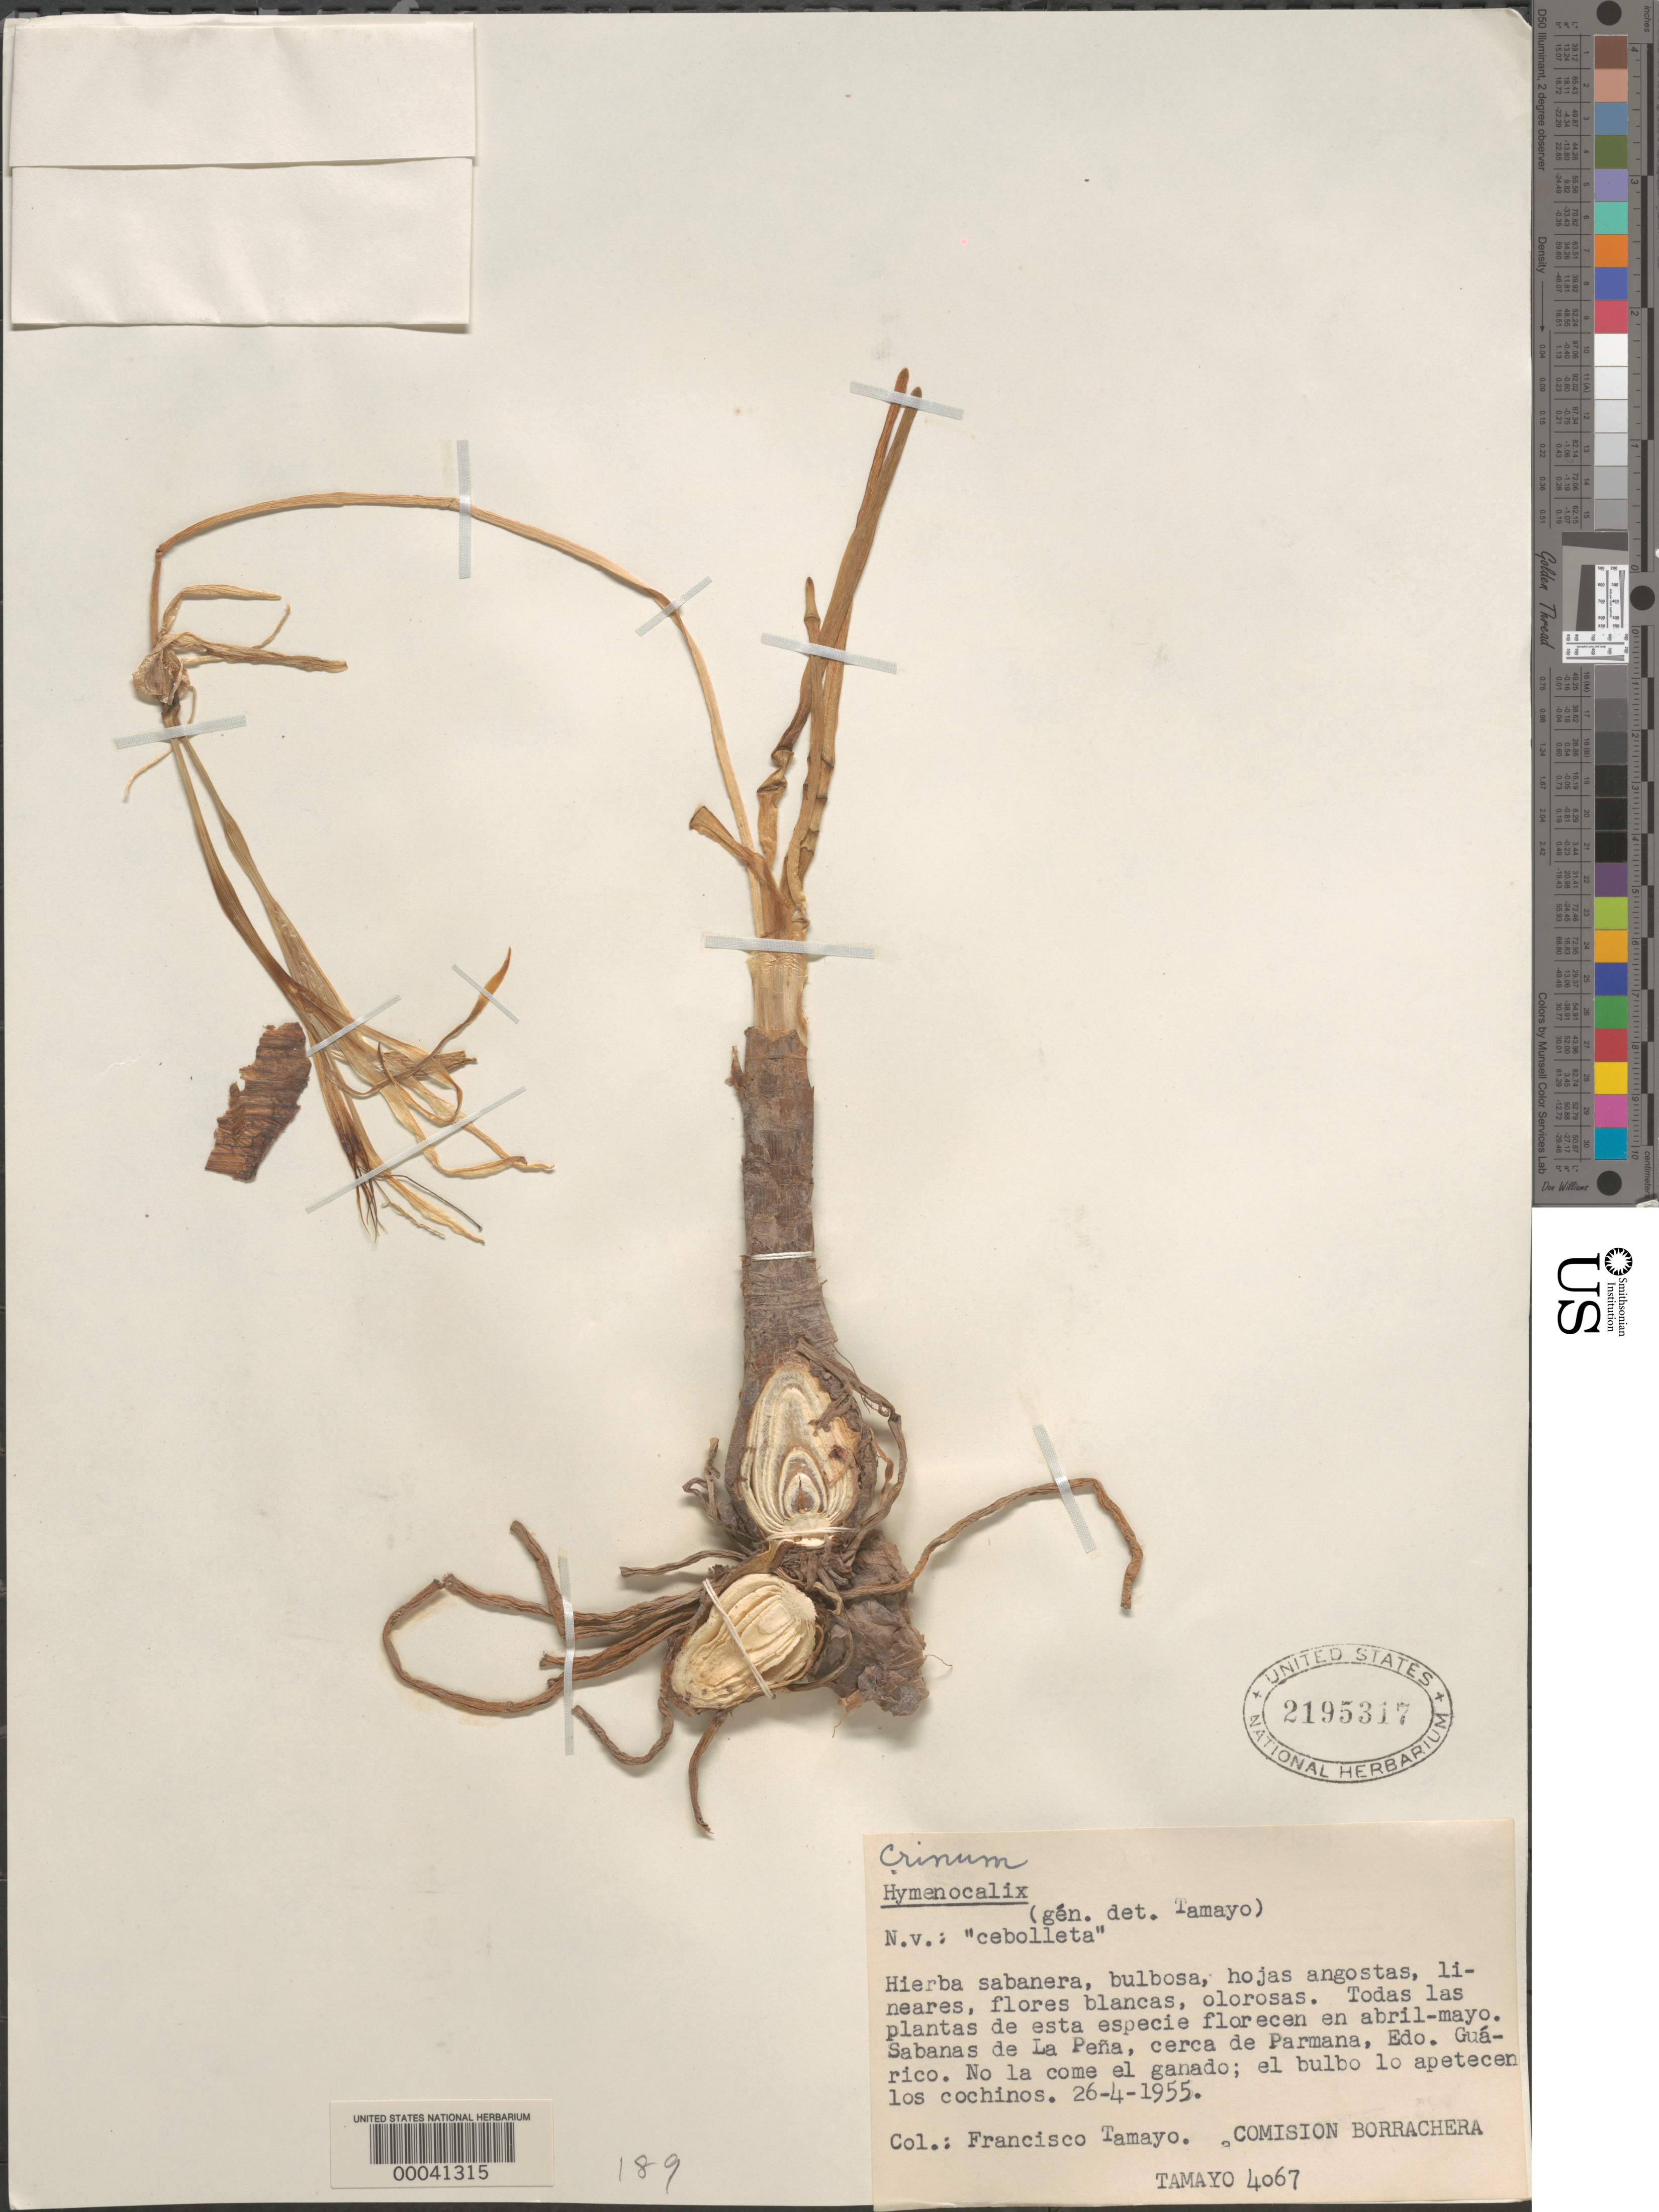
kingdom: Plantae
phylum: Tracheophyta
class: Liliopsida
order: Asparagales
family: Amaryllidaceae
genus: Crinum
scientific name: Crinum sp.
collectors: F. Tamayo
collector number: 4067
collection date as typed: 26 Apr 1955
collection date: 1955-04-26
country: Venezuela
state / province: Guárico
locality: Savannas near la pena, toward parmana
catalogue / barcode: US 2195317